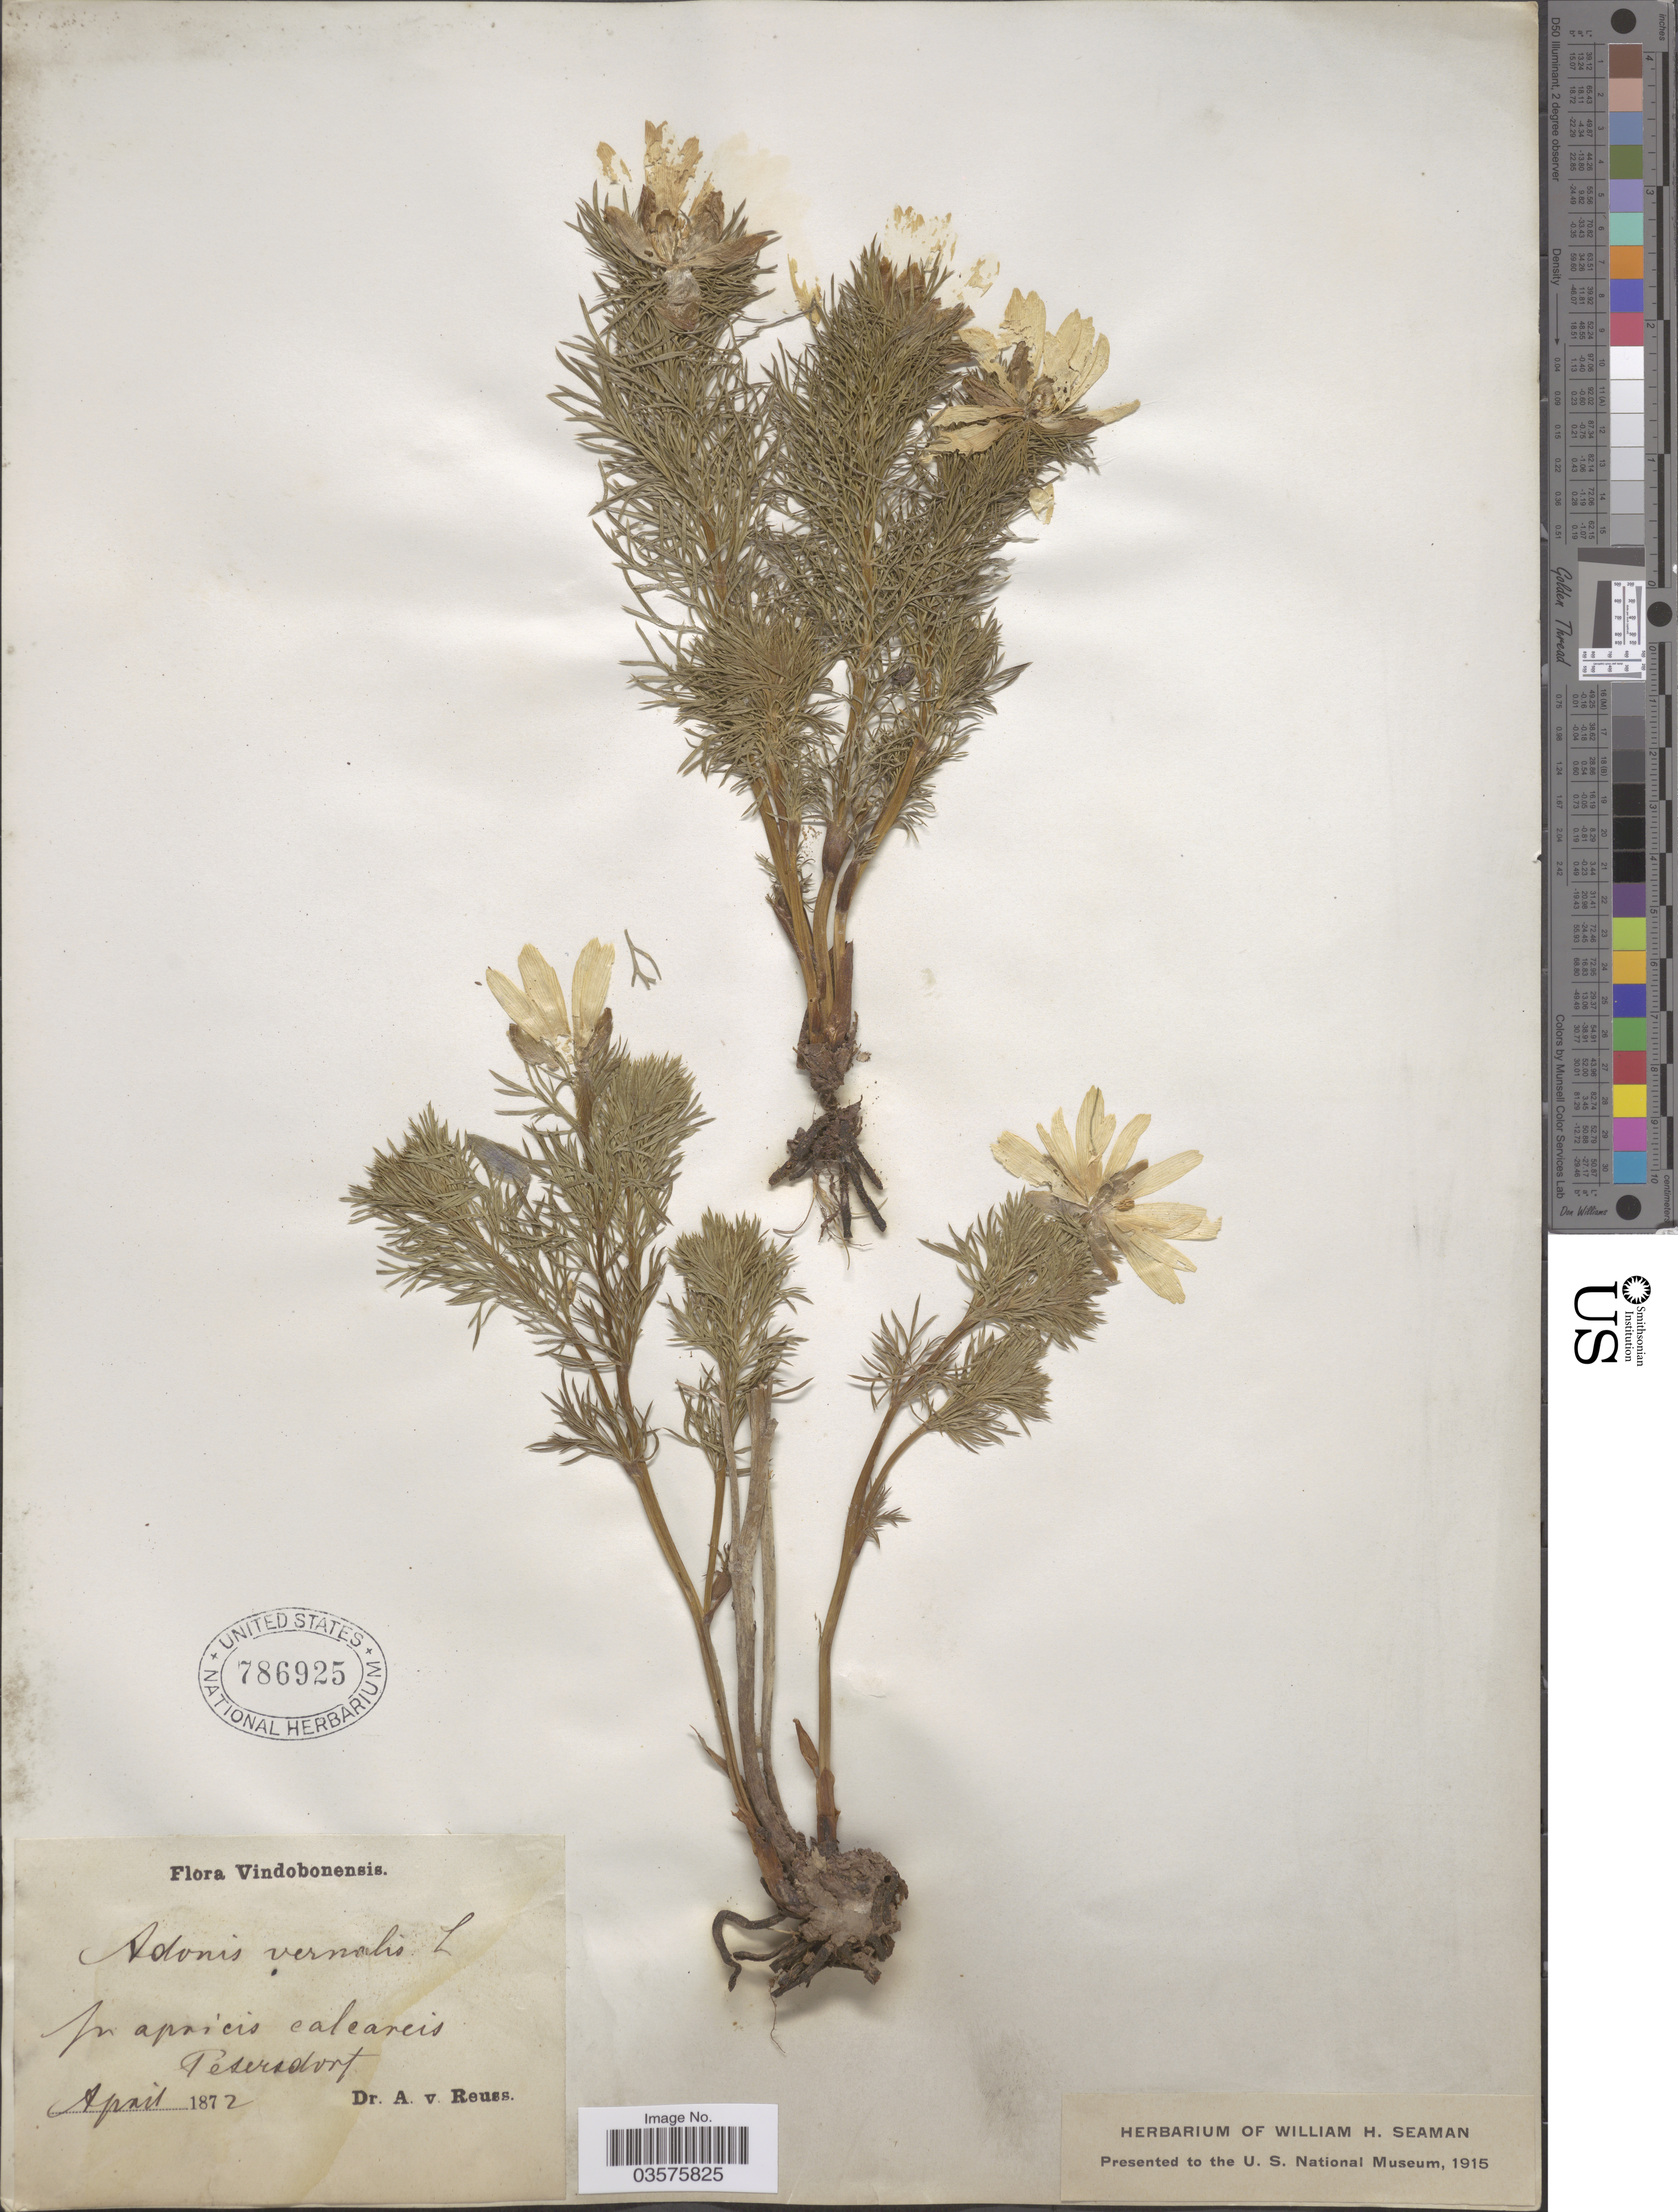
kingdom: Plantae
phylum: Tracheophyta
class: Magnoliopsida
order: Ranunculales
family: Ranunculaceae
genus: Adonis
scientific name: Adonis vernalis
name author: L.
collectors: A. Reuss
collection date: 1872-04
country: Austria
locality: Vindobonensis. Pr [interpreted] apricis calcareis Petersdorf.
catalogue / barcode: US 786925